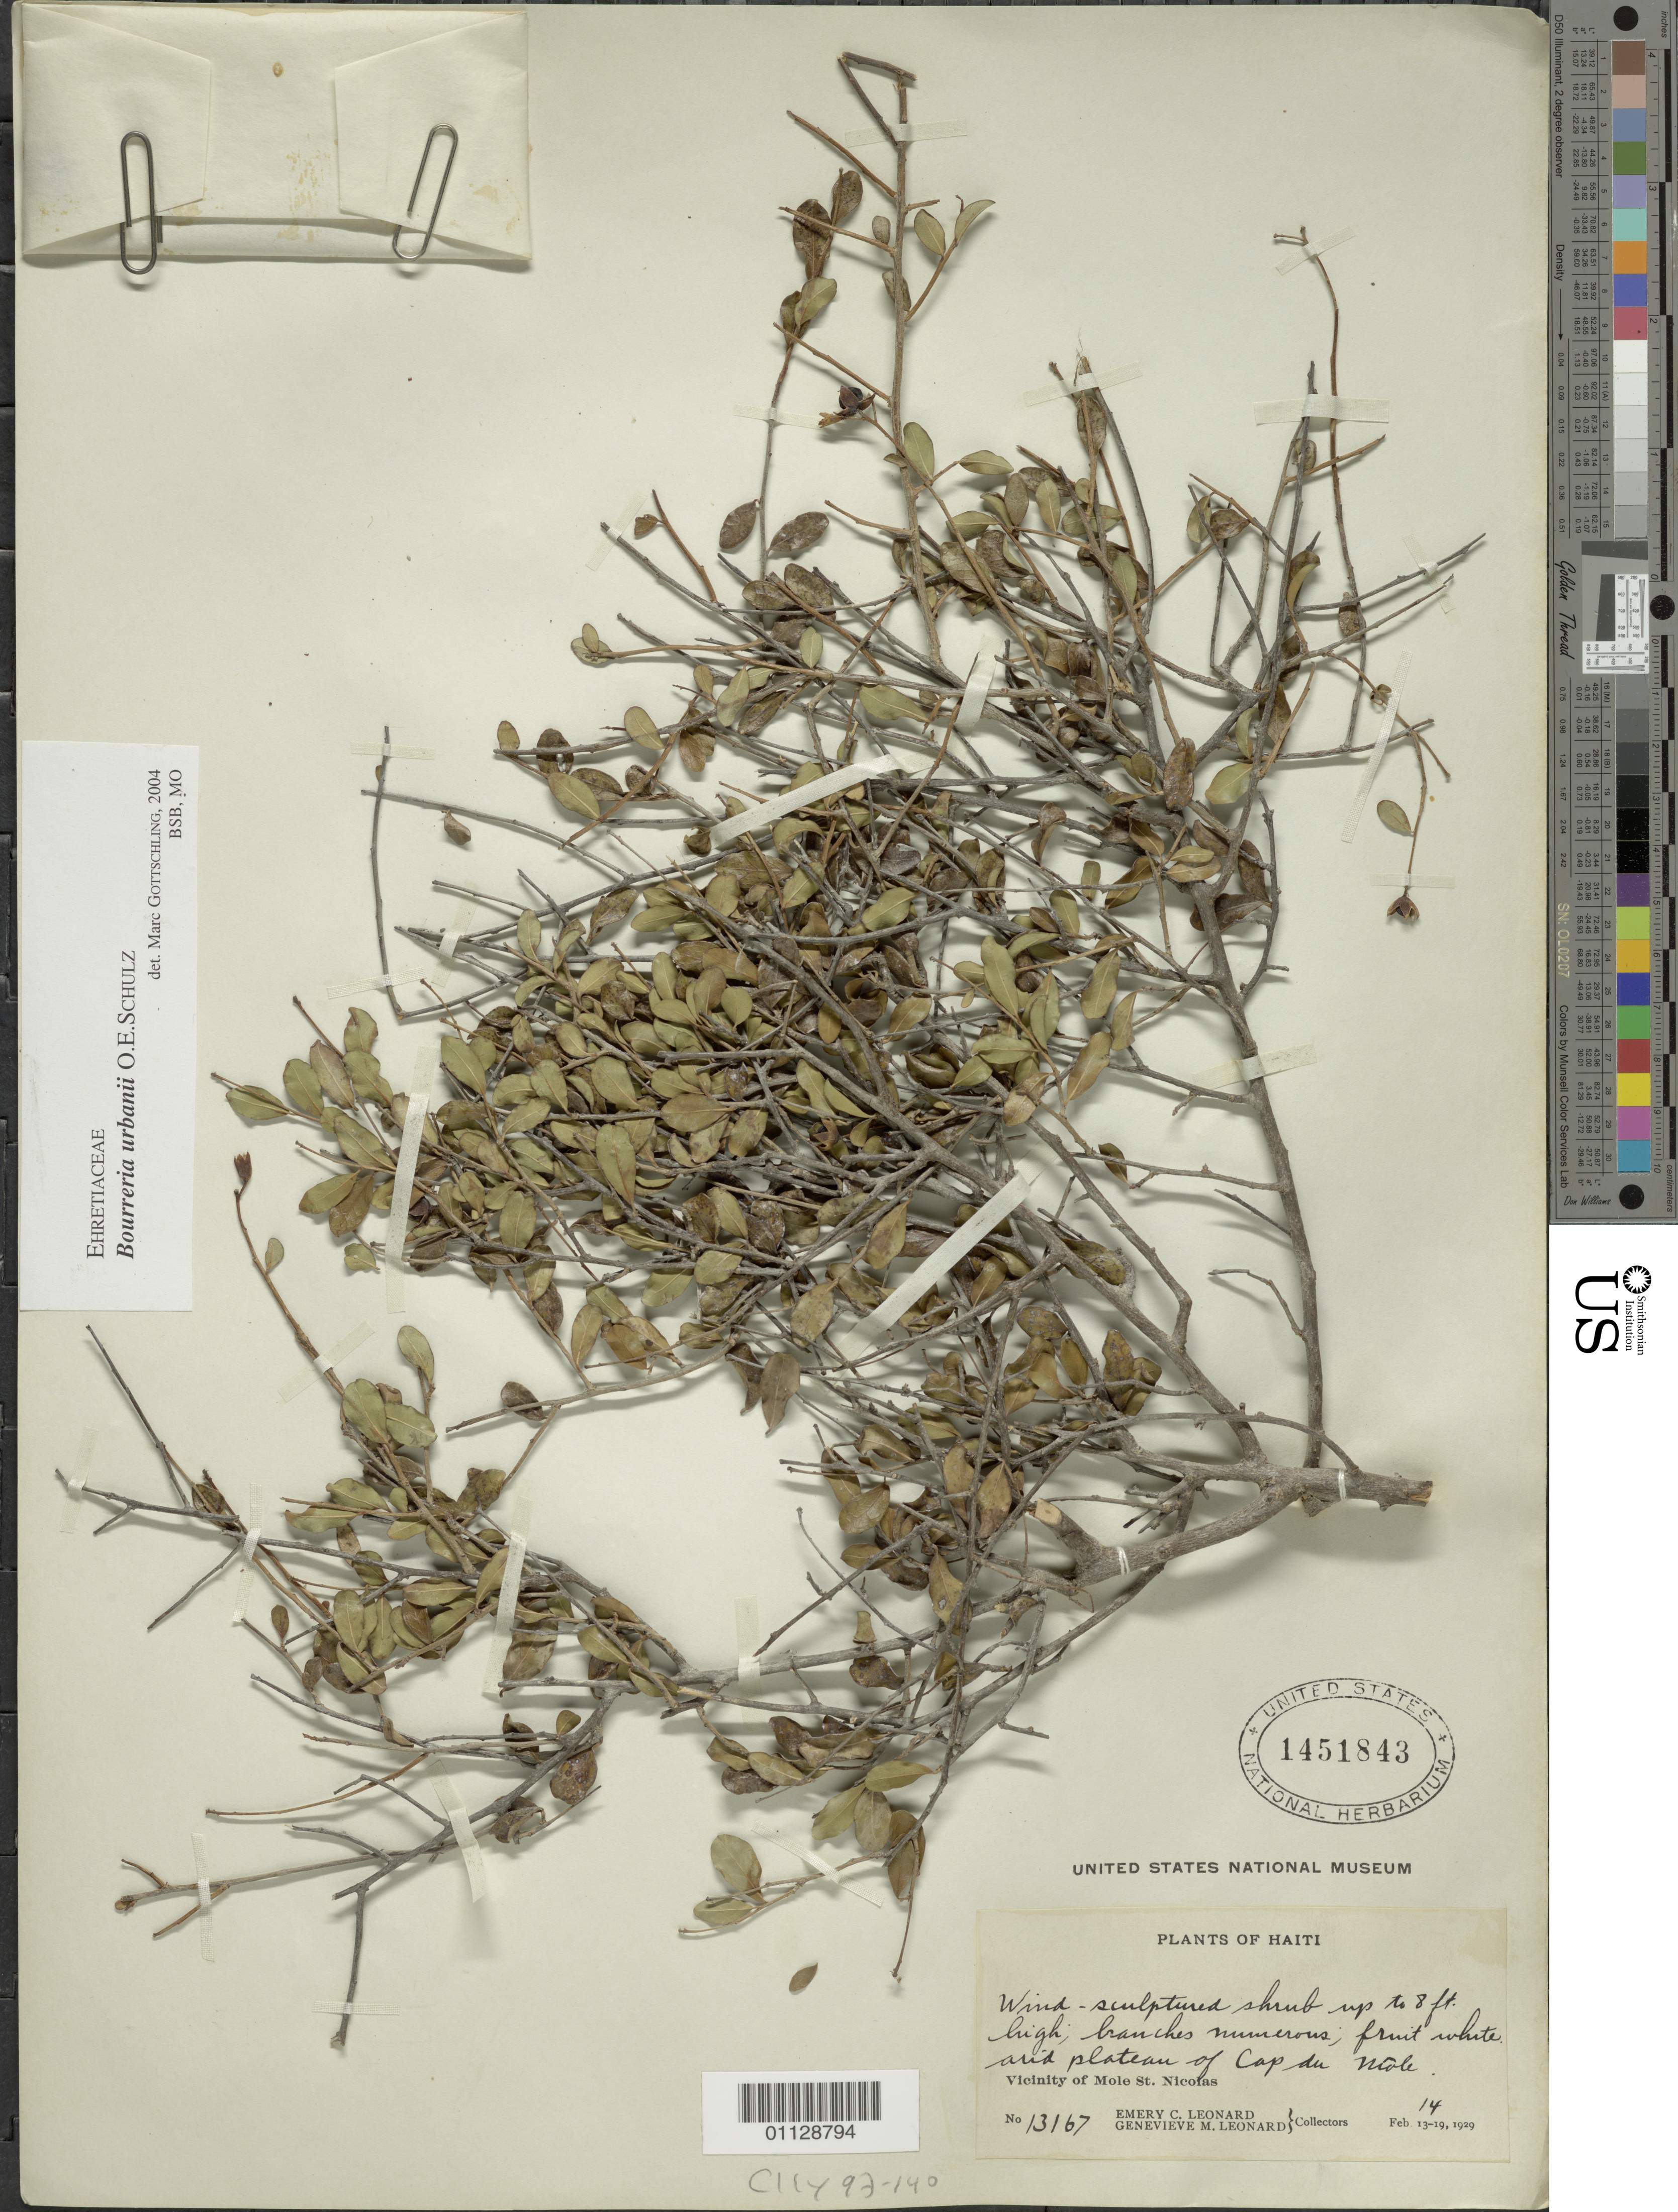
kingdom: Plantae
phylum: Tracheophyta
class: Magnoliopsida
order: Boraginales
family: Ehretiaceae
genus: Bourreria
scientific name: Bourreria urbanii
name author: O.E. Schulz in Urb.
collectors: G. M. Leonard & G. M. Leonard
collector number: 13167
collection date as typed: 14 Feb 1929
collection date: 1929-02-14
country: Haiti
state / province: Nord-Óuest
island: Hispaniola I.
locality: Arid Plateau of Cap du Niole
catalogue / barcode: US 1451843